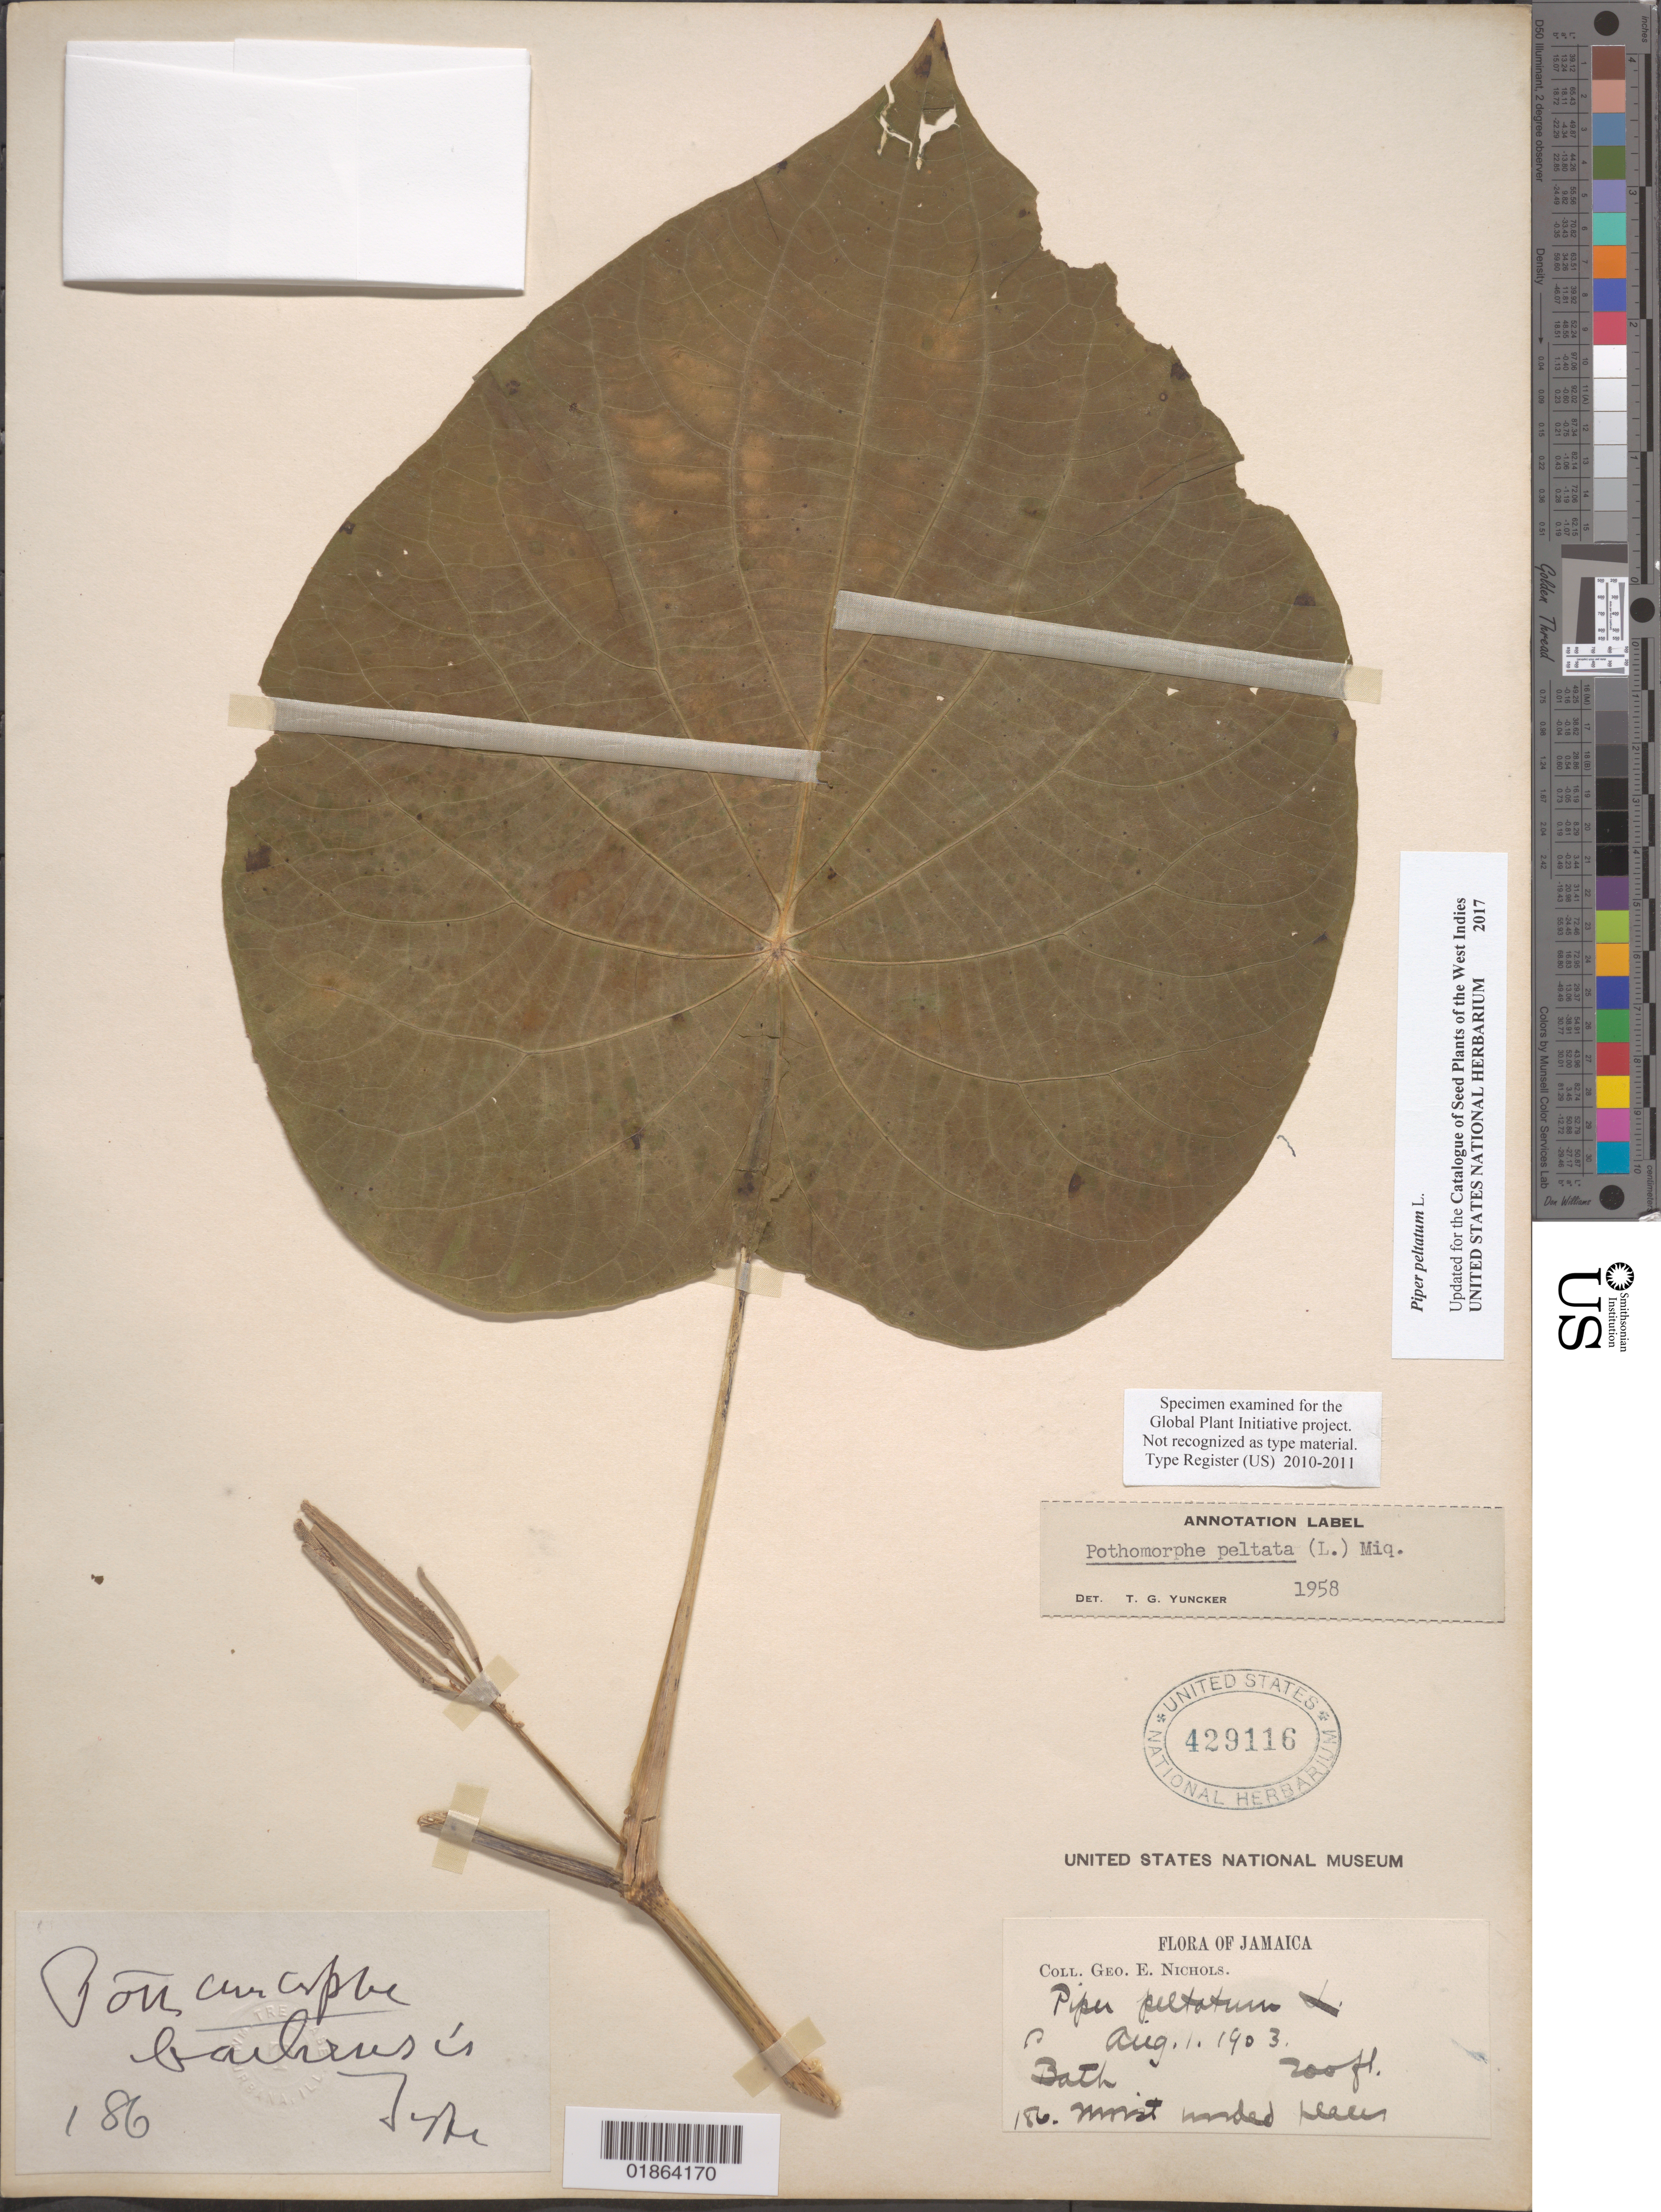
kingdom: Plantae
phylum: Tracheophyta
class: Magnoliopsida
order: Piperales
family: Piperaceae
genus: Piper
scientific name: Piper peltatum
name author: L.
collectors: G. E. Nichols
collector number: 186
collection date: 1903-08-01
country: Jamaica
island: Jamaica I.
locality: Bath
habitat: Moist wooded places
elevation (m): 61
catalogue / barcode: US 429116